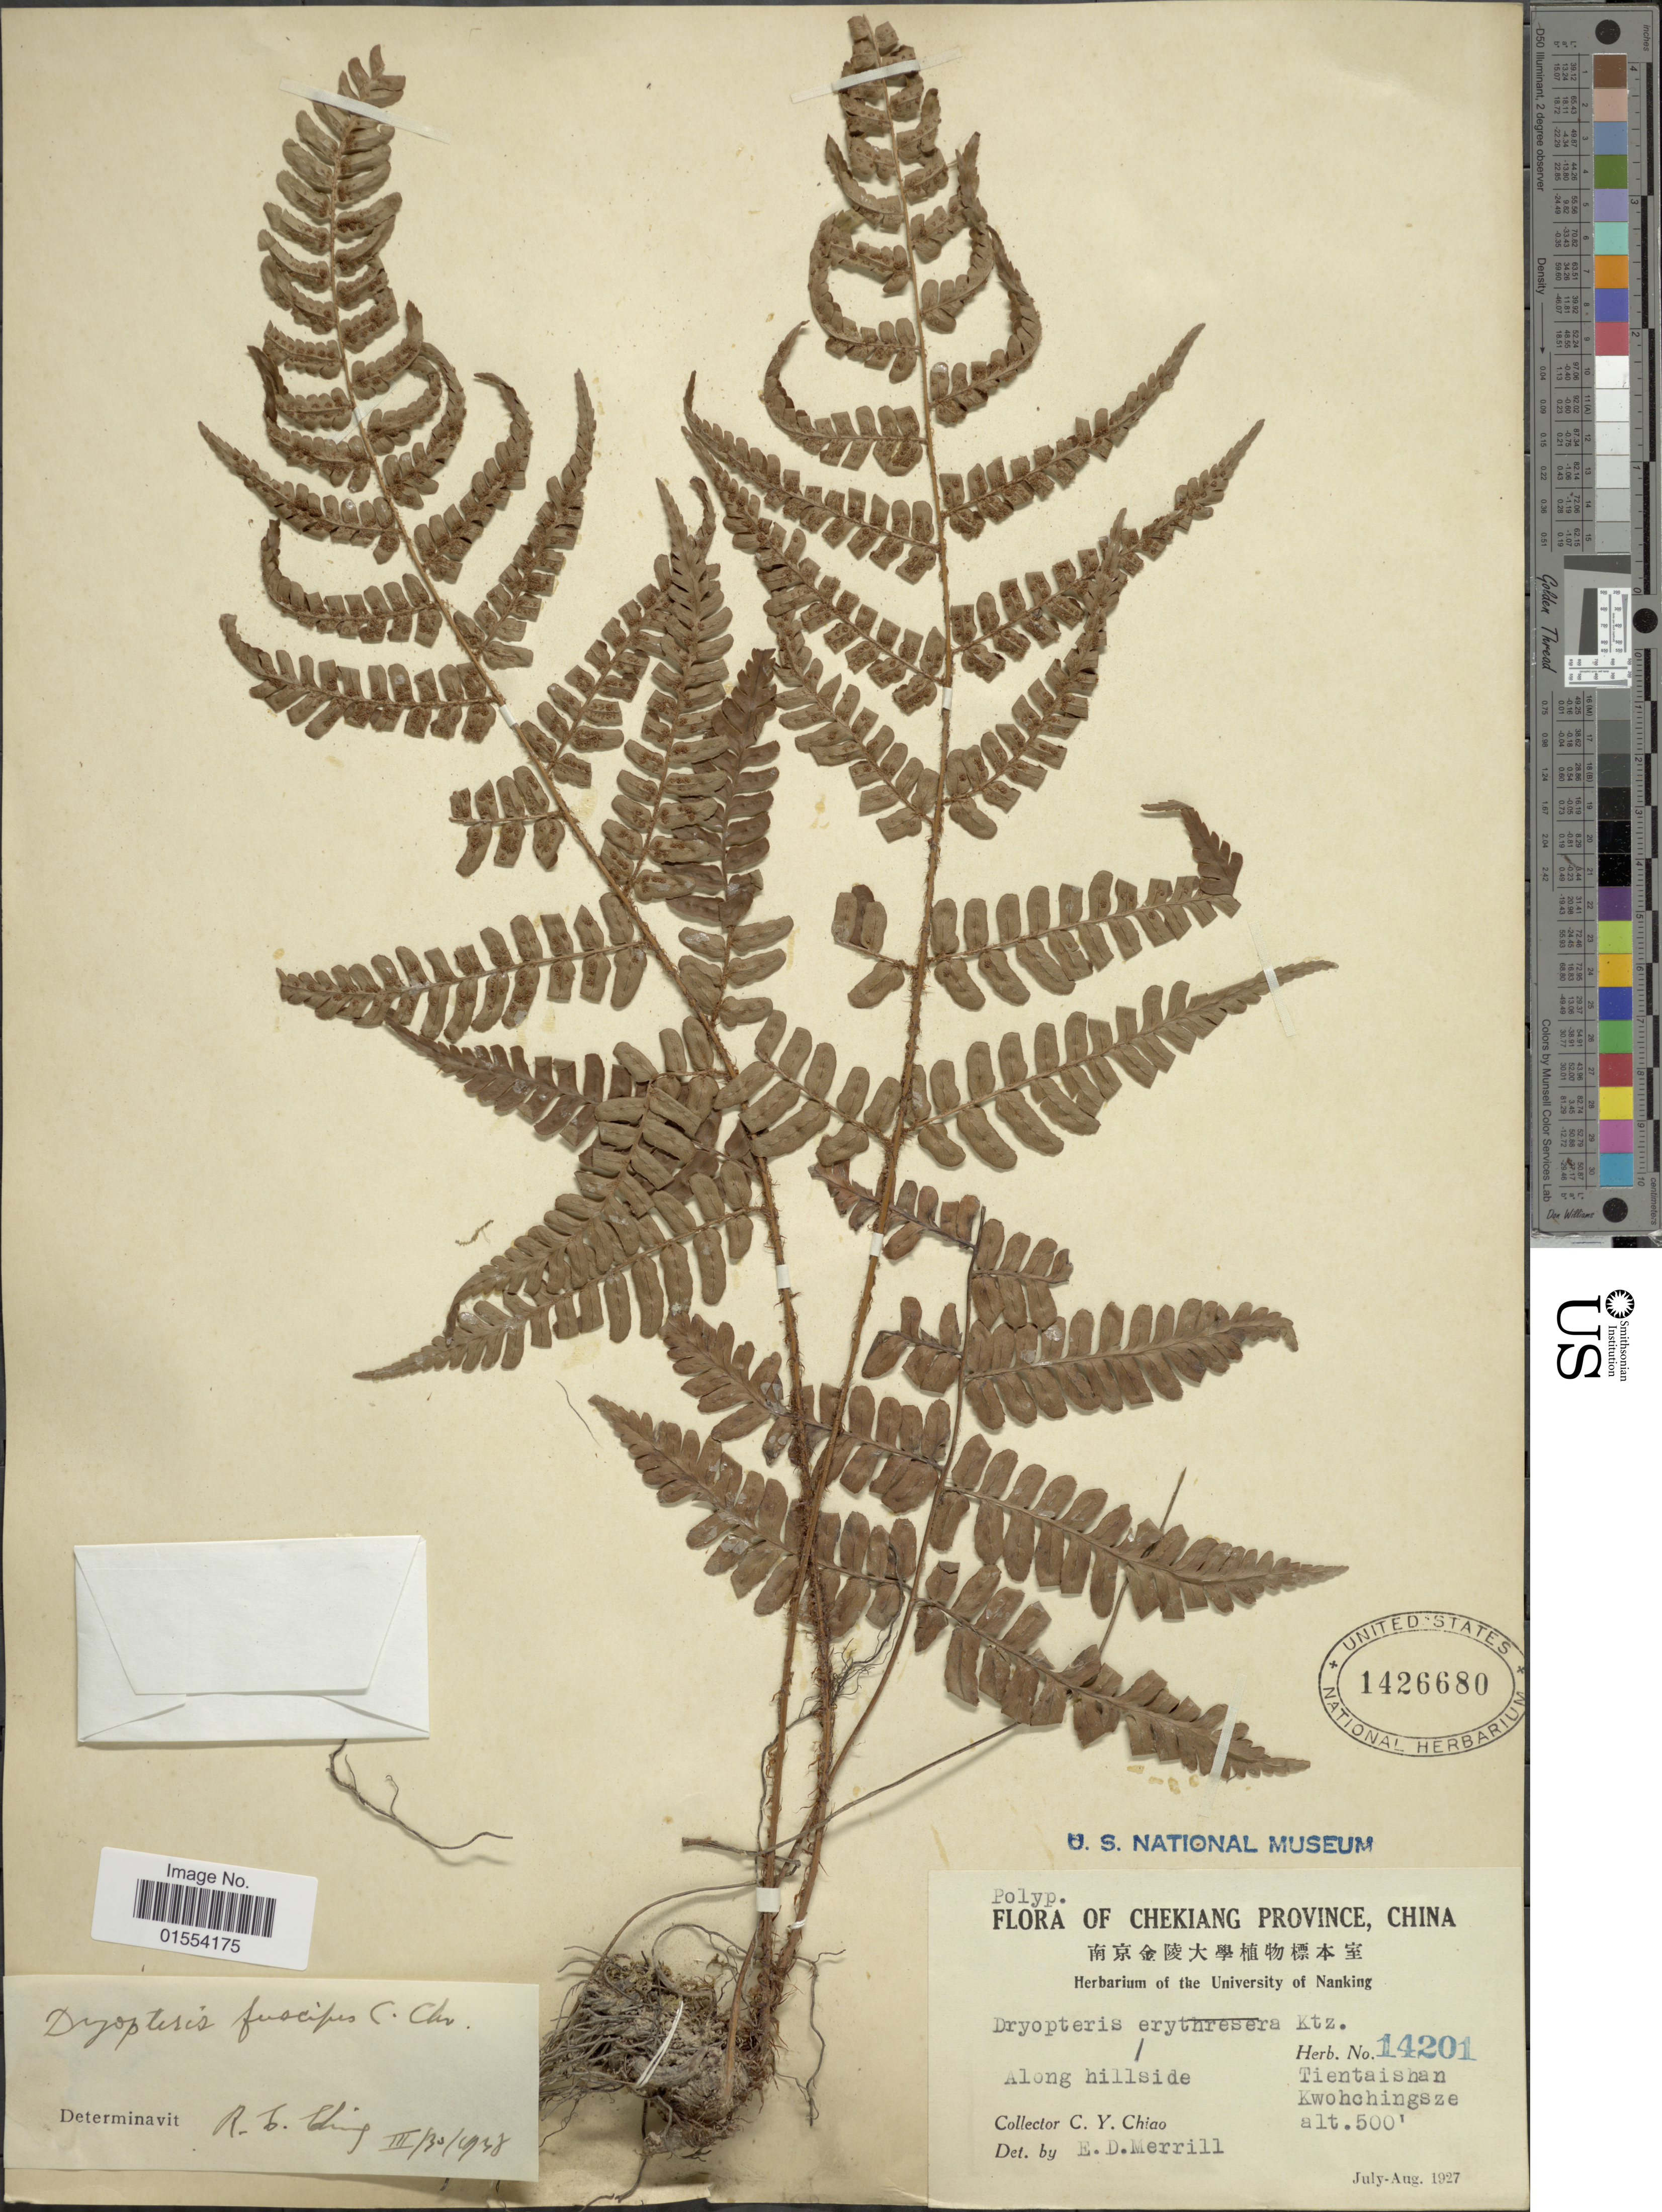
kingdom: Plantae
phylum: Tracheophyta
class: Polypodiopsida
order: Polypodiales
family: Dryopteridaceae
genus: Dryopteris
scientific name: Dryopteris fuscipes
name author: C. Chr.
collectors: C. Y. Chiao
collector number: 14201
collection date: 1927-07/1927-08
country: China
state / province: Fujian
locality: Checkiang Province, China. Along hillside, Tientaishan, Kwohchingsze.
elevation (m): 152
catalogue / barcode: US 1426680